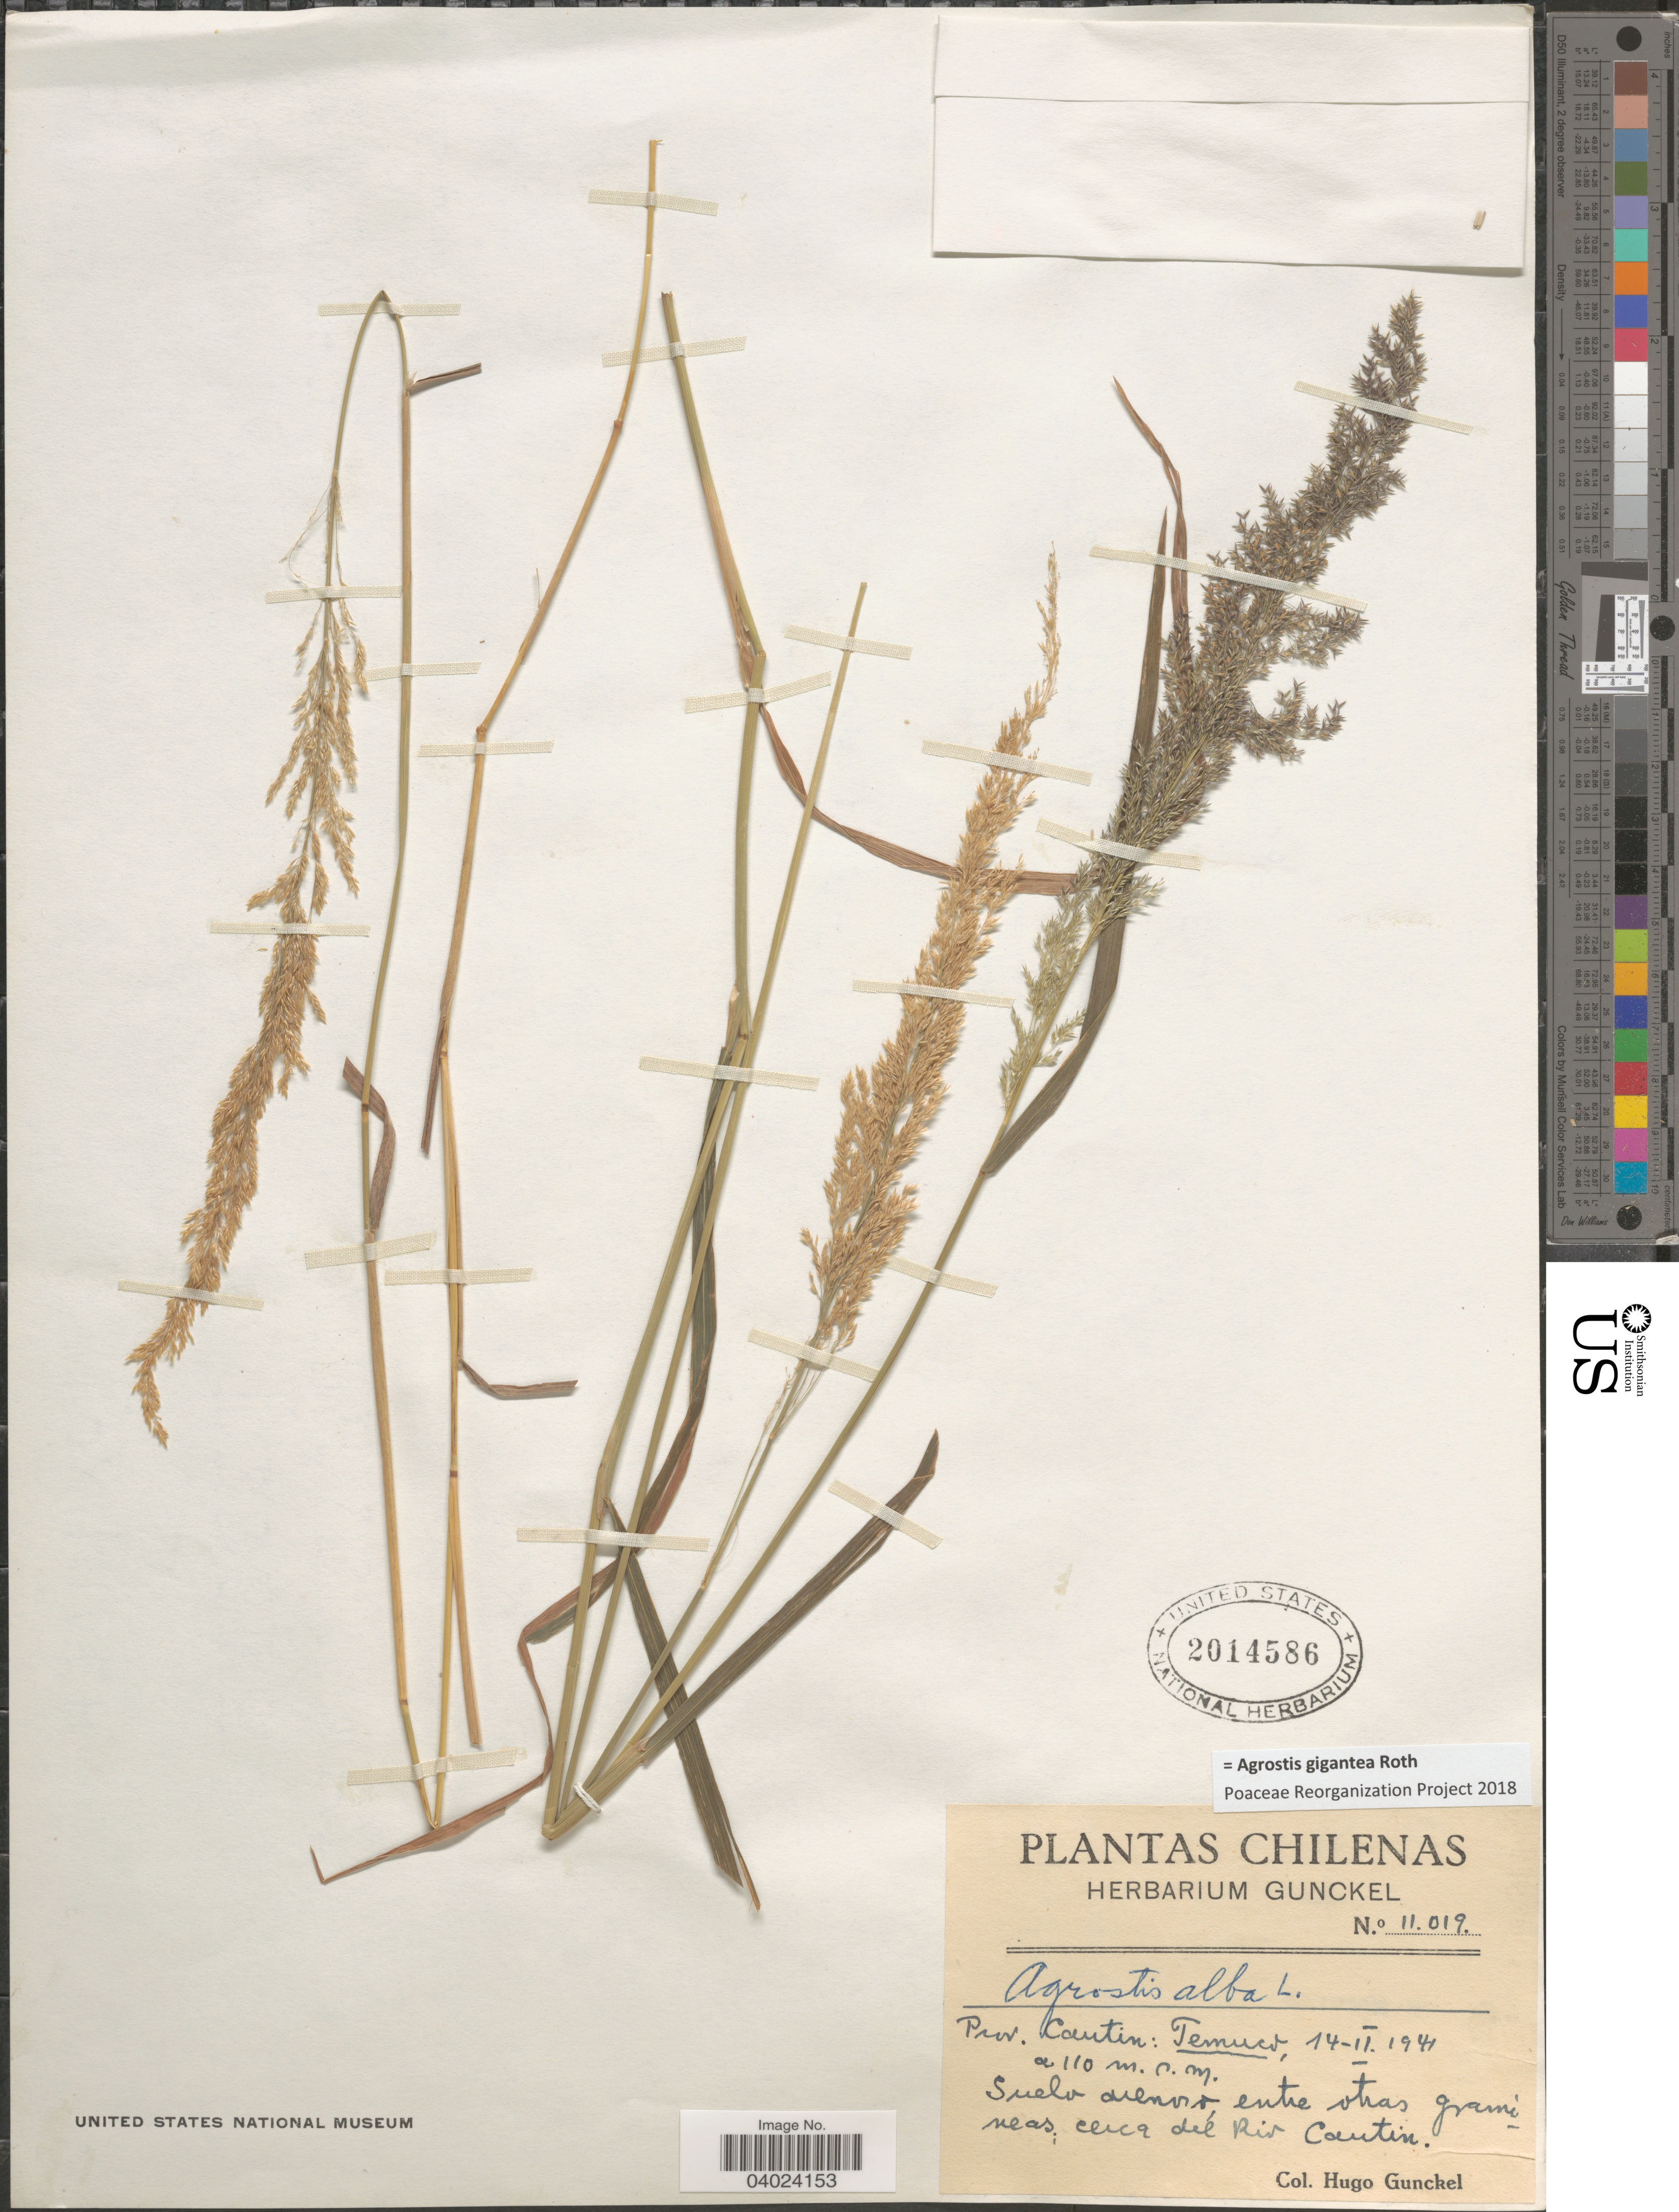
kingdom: Plantae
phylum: Tracheophyta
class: Liliopsida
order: Poales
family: Poaceae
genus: Agrostis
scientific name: Agrostis gigantea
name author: Roth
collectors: H. Gunckel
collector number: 11019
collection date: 1941-02-14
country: Chile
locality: Prov. Cautin: Temuco. Cerca del Rio Cautin.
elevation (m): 110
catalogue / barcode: US 2014586